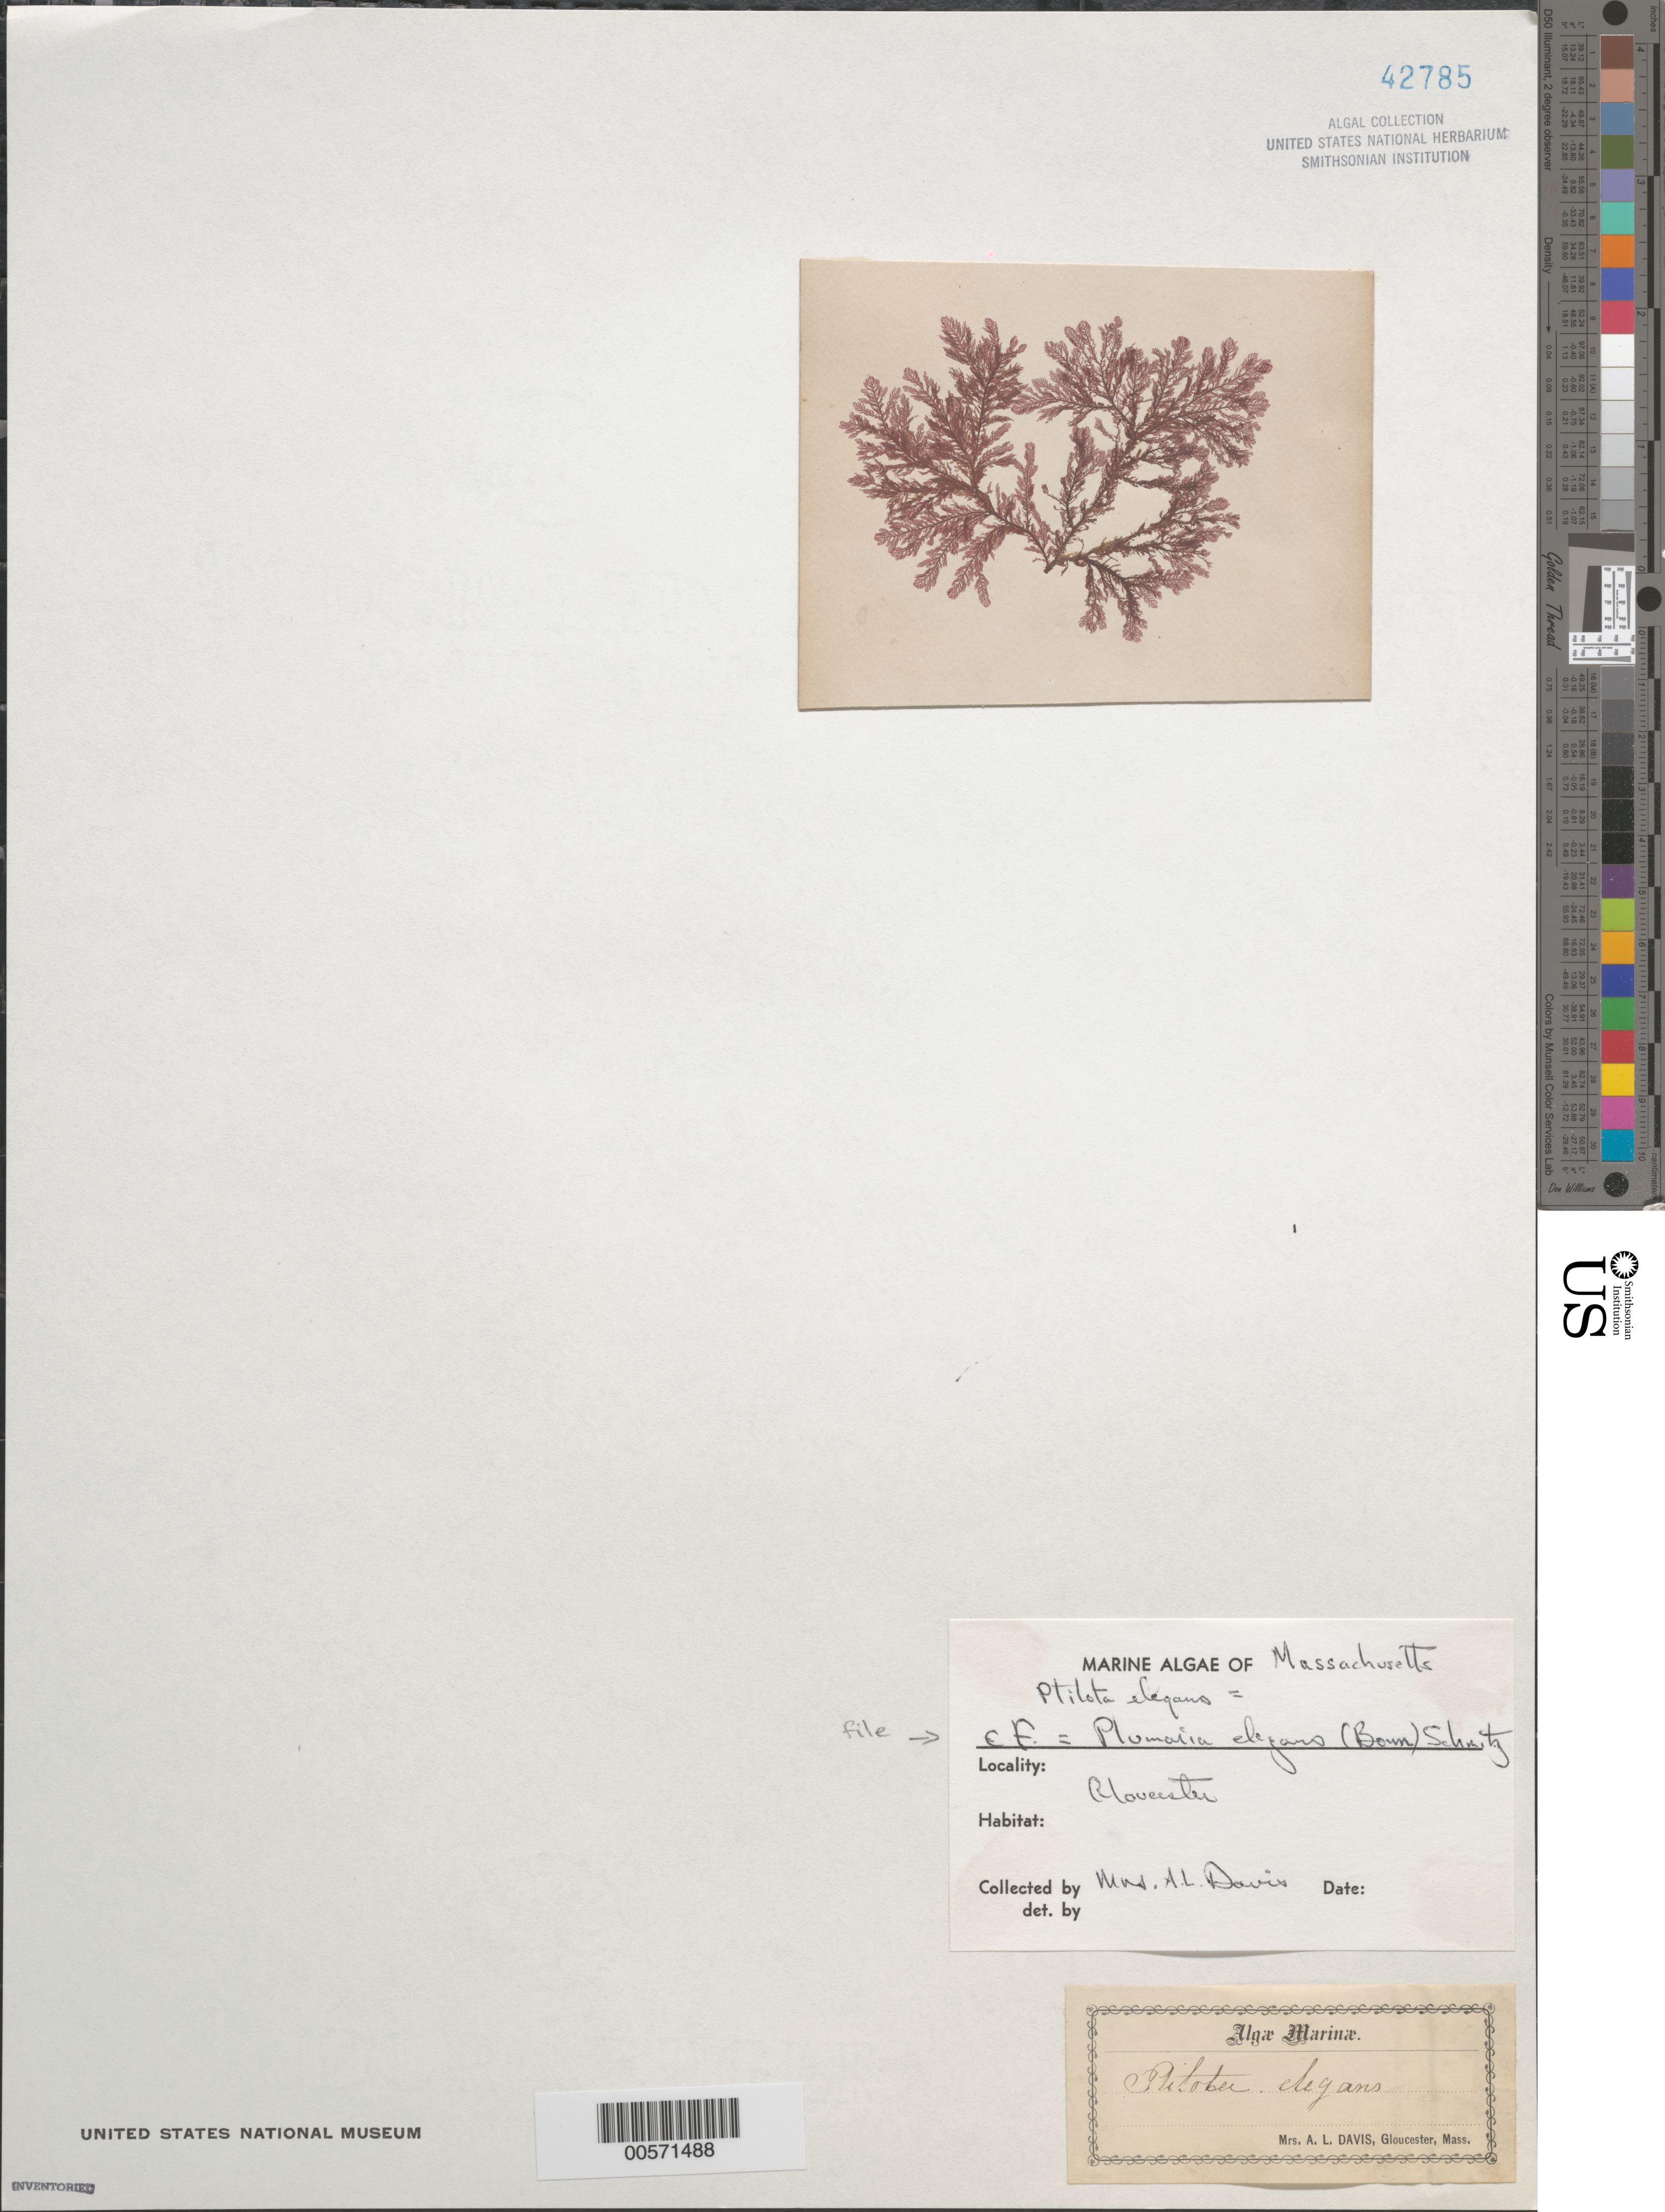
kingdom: Plantae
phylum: Rhodophyta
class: Florideophyceae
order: Ceramiales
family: Wrangeliaceae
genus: Plumaria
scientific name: Plumaria plumosa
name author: (Hudson) Kuntze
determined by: Algae name updating Project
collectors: A. Davis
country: United States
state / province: Massachusetts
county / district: Essex County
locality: Gloucester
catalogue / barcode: US 42785